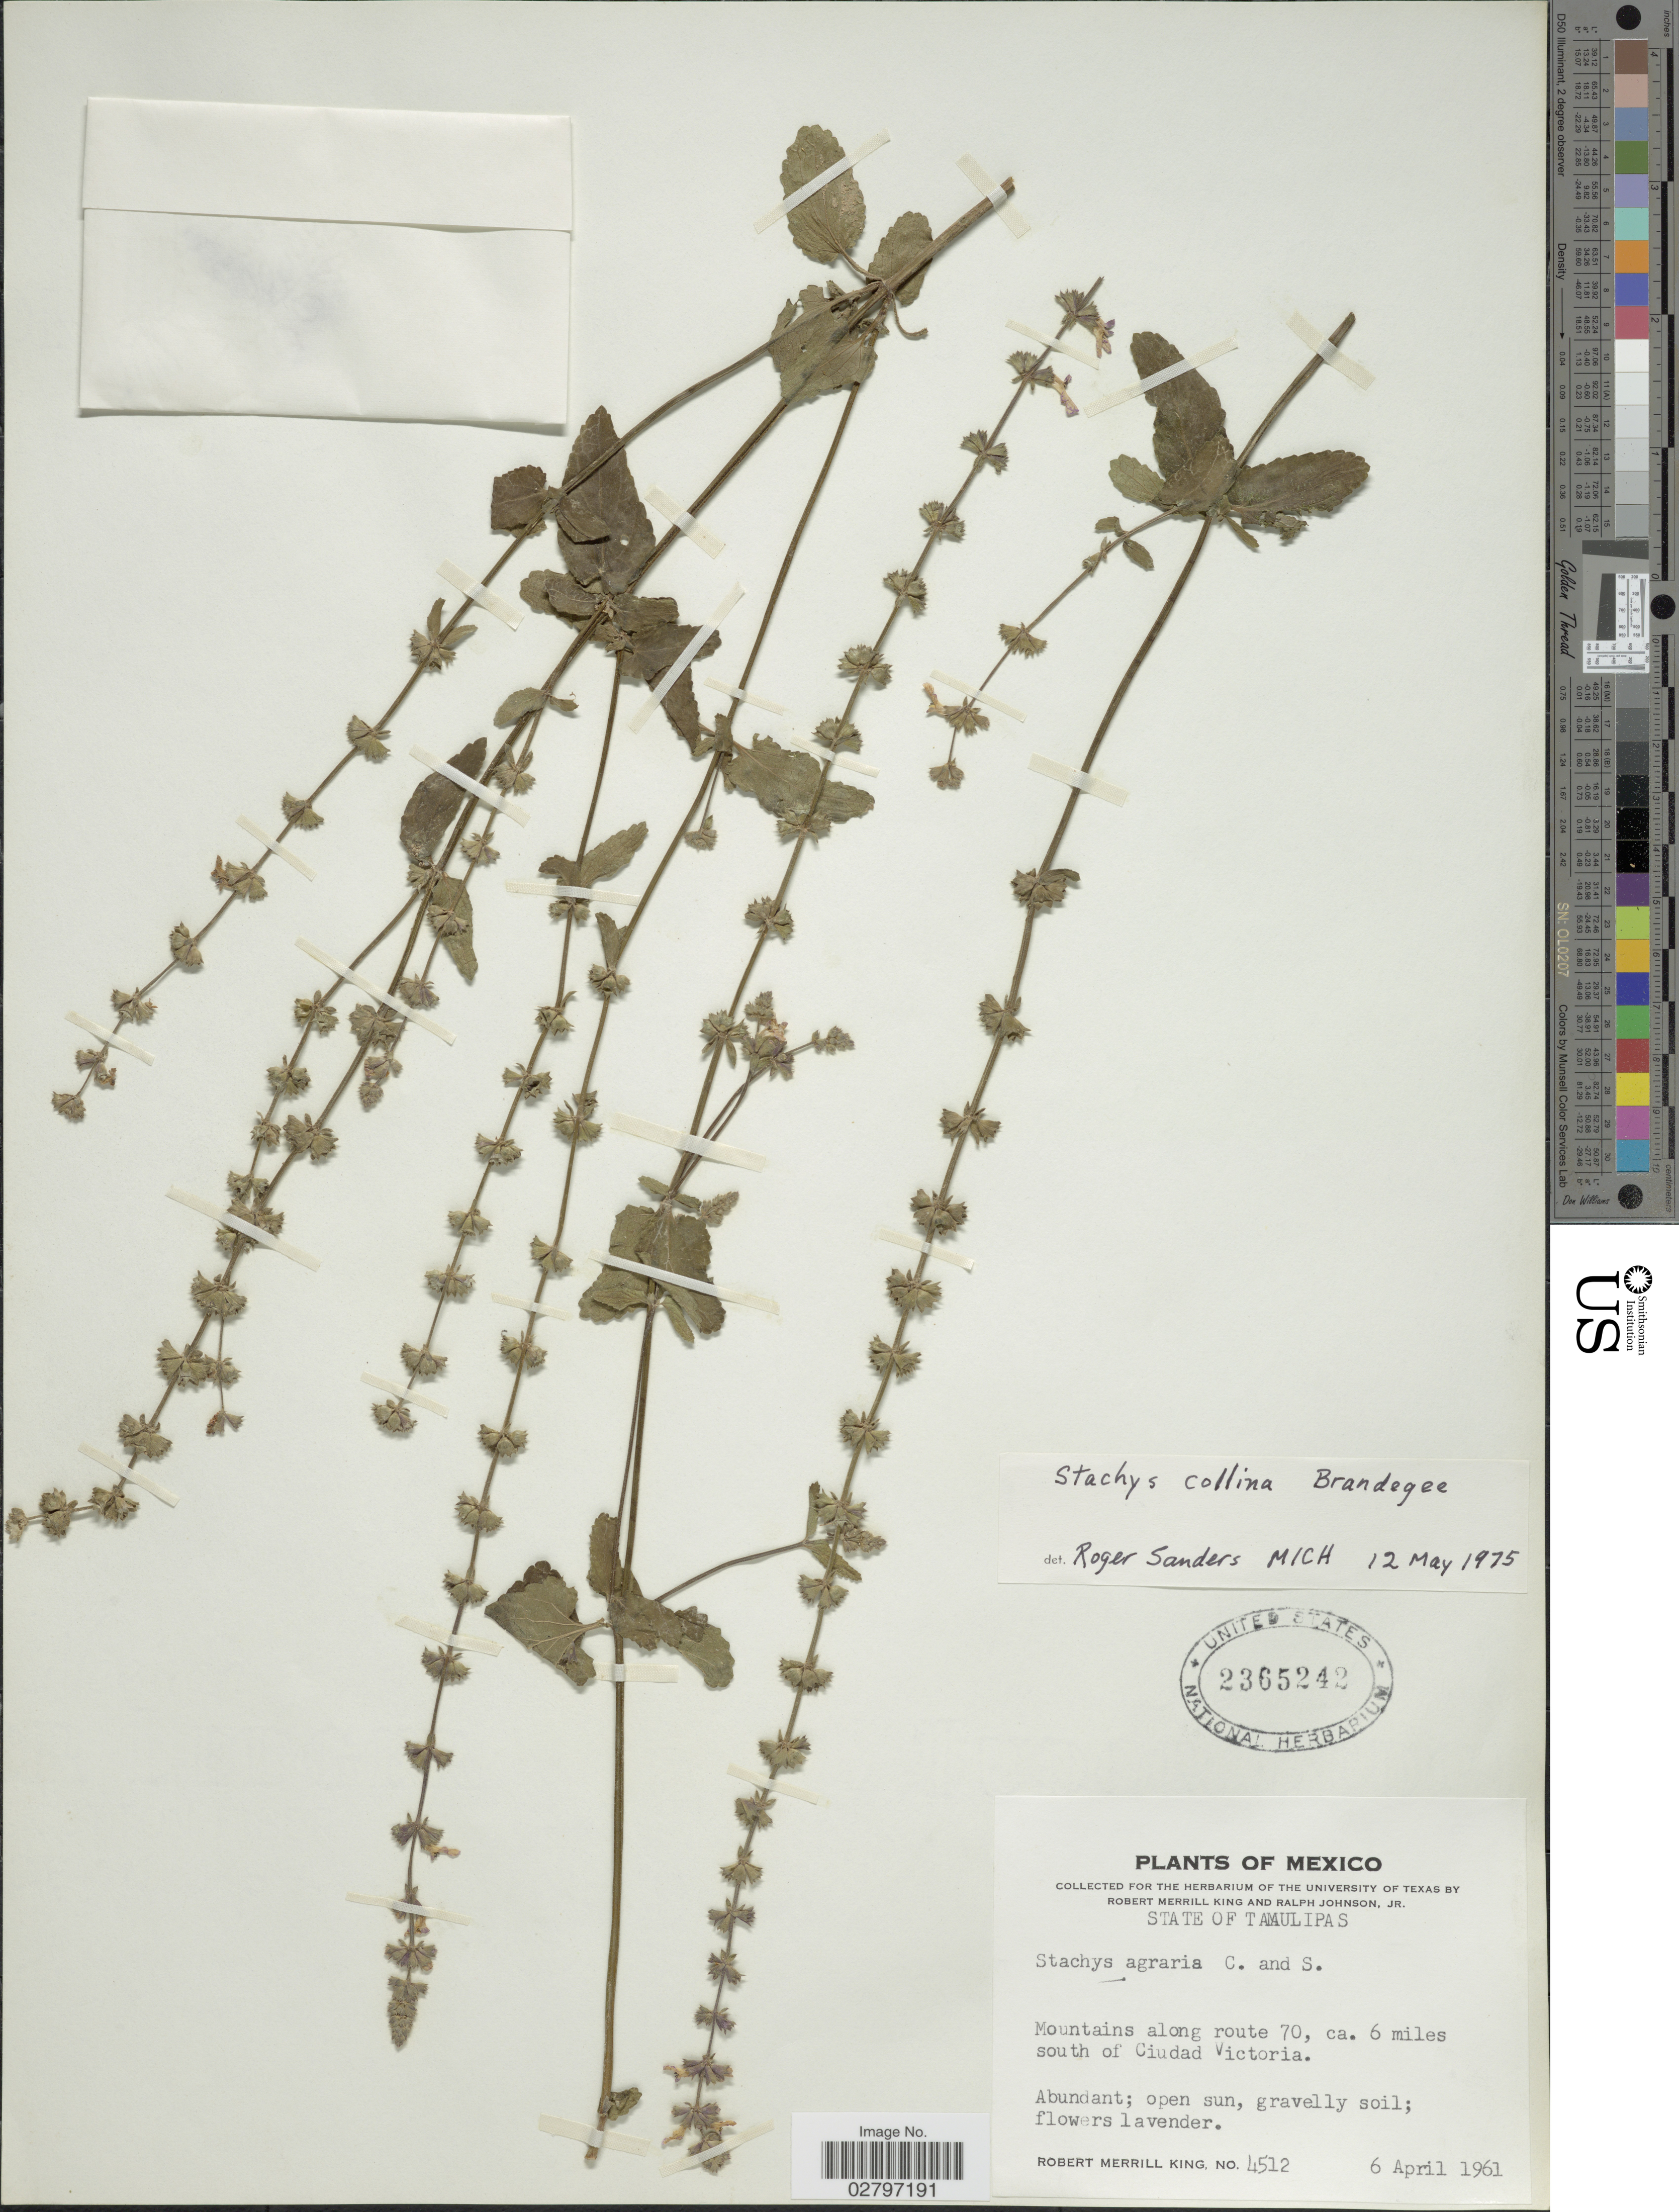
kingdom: Plantae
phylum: Tracheophyta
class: Magnoliopsida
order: Lamiales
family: Lamiaceae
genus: Stachys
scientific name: Stachys collina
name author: Brandegee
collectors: R. M. King & R. Johnson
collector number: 4512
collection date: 1961-04-06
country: Mexico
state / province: Tamaulipas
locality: Mountains along route 70, ca. 6 miles south of Ciudad Victoria.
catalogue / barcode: US 2365242